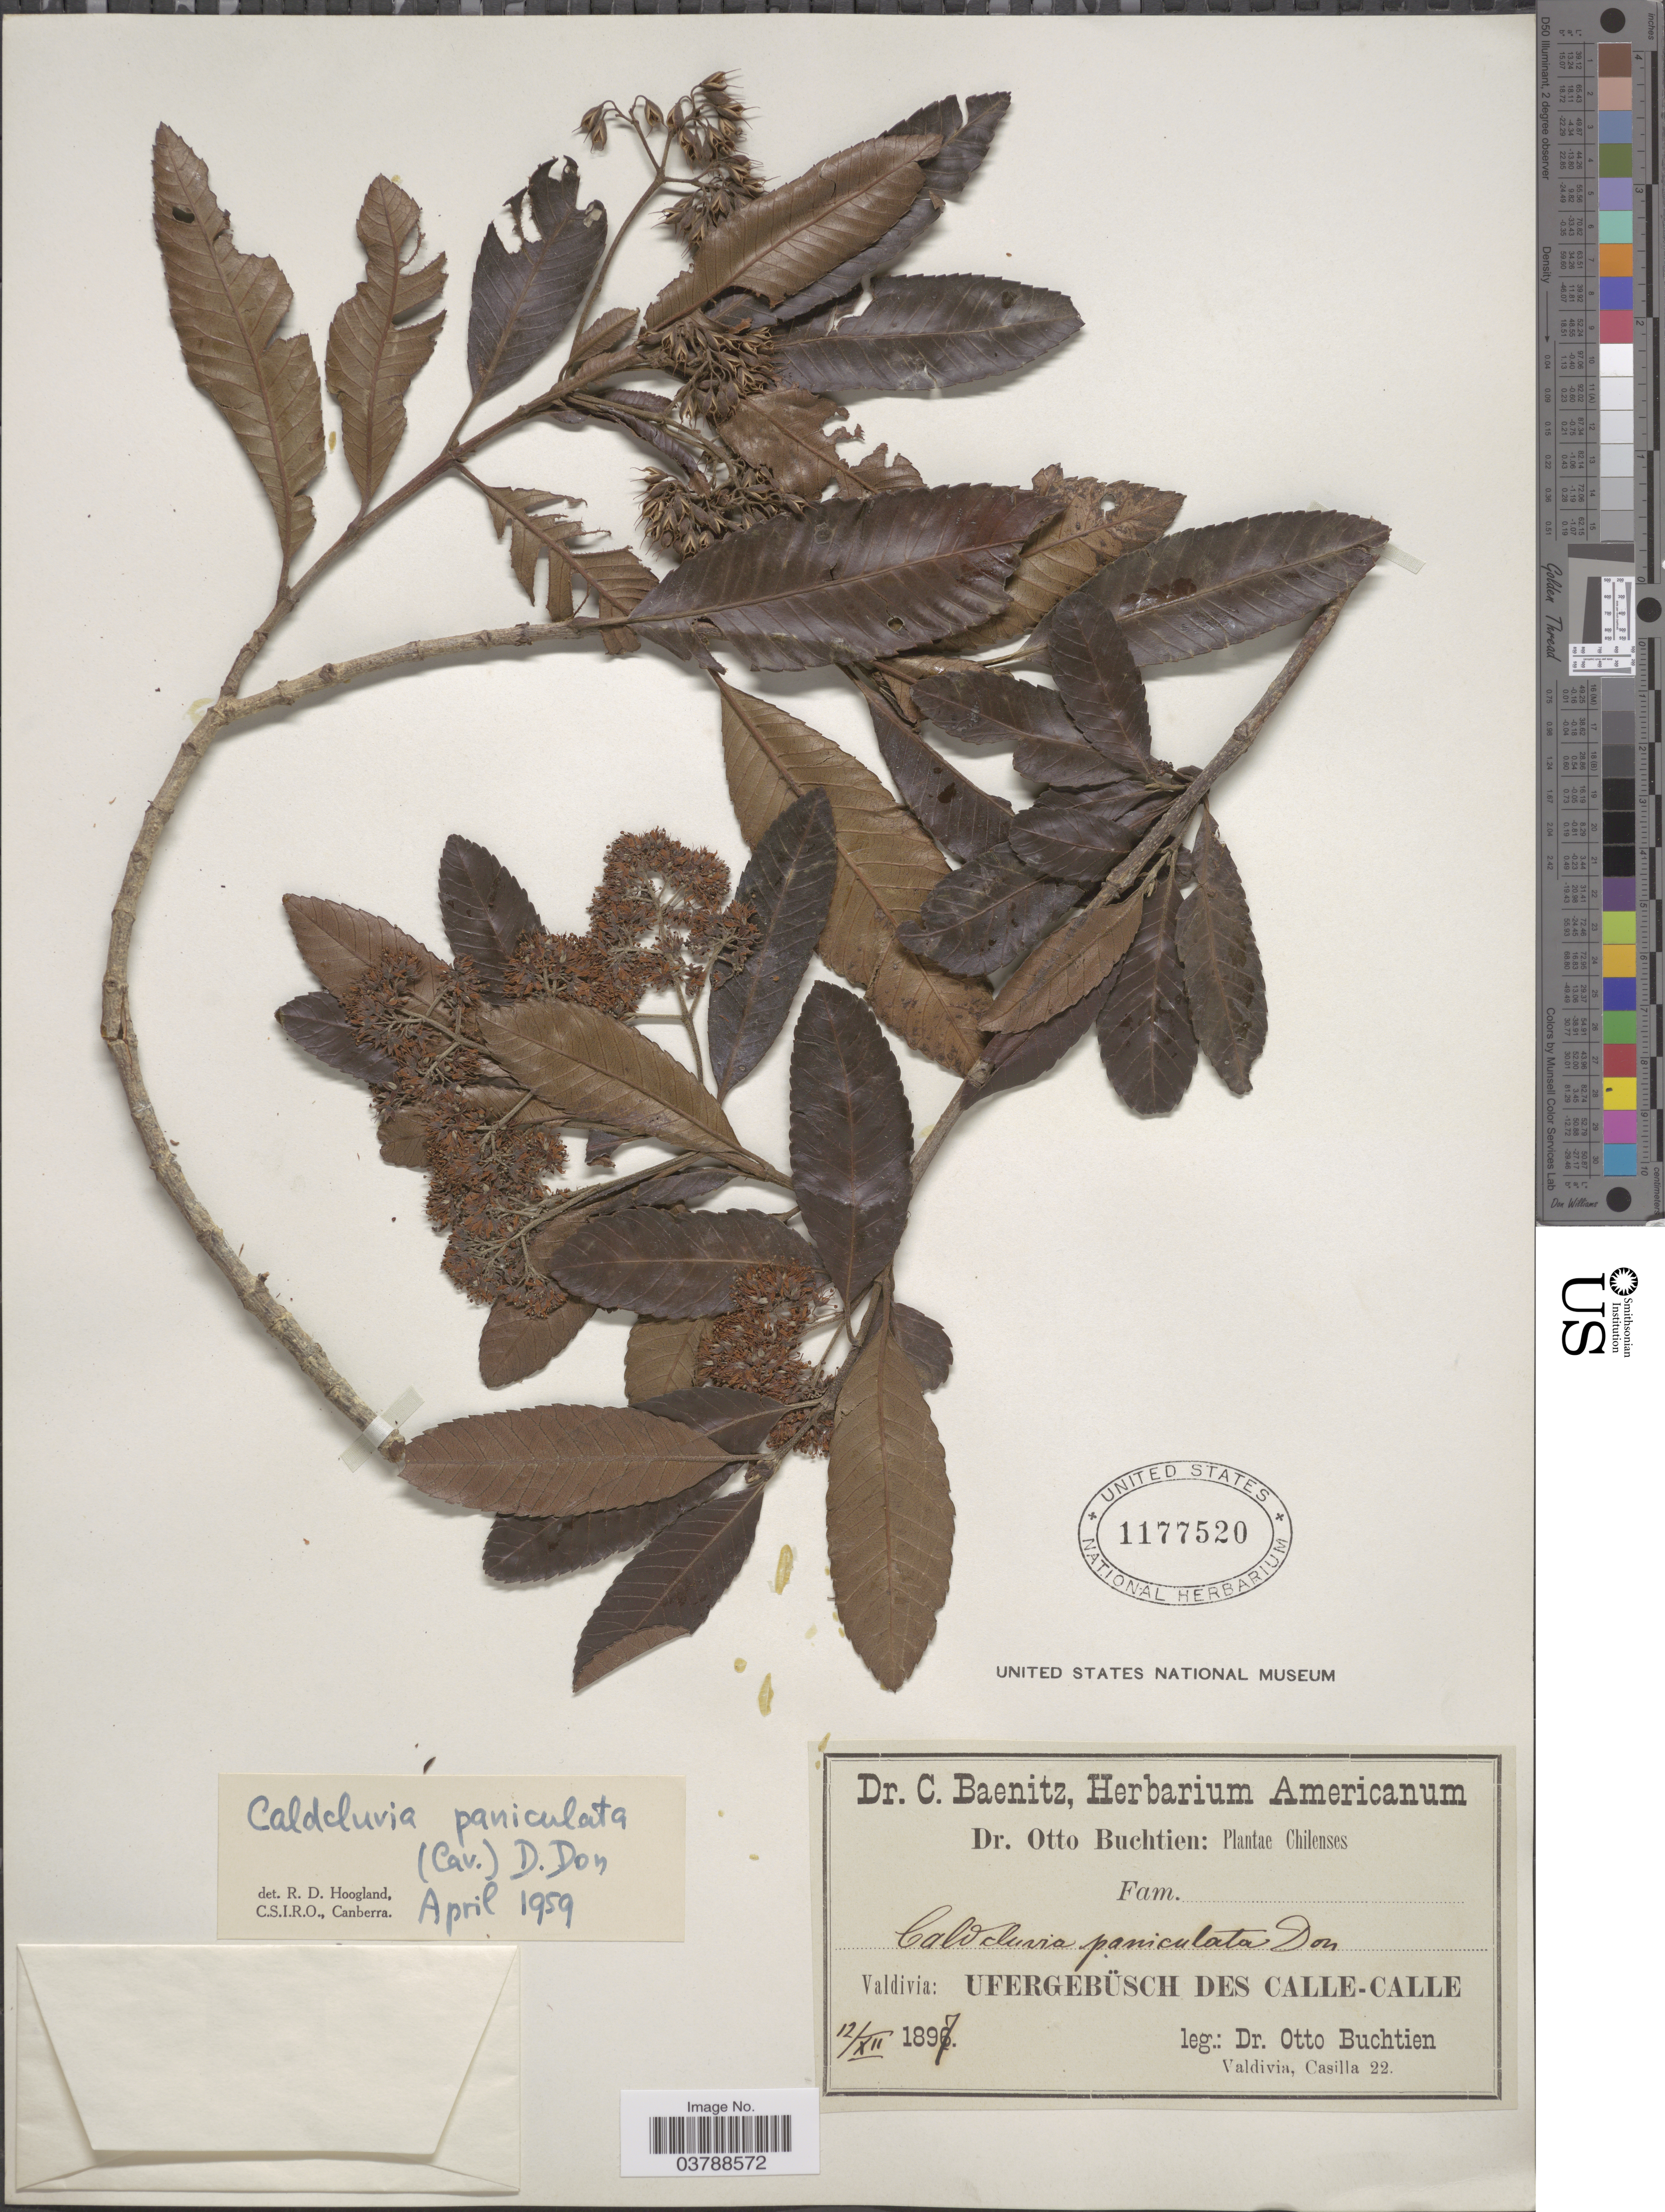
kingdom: Plantae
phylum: Tracheophyta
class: Magnoliopsida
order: Oxalidales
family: Cunoniaceae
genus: Caldcluvia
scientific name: Caldcluvia paniculata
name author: (Cav.) D. Don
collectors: O. Buchtien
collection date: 1897-12-12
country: Chile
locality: Valdivia: Ufergebüsch des Calle-Calle.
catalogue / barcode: US 1177520